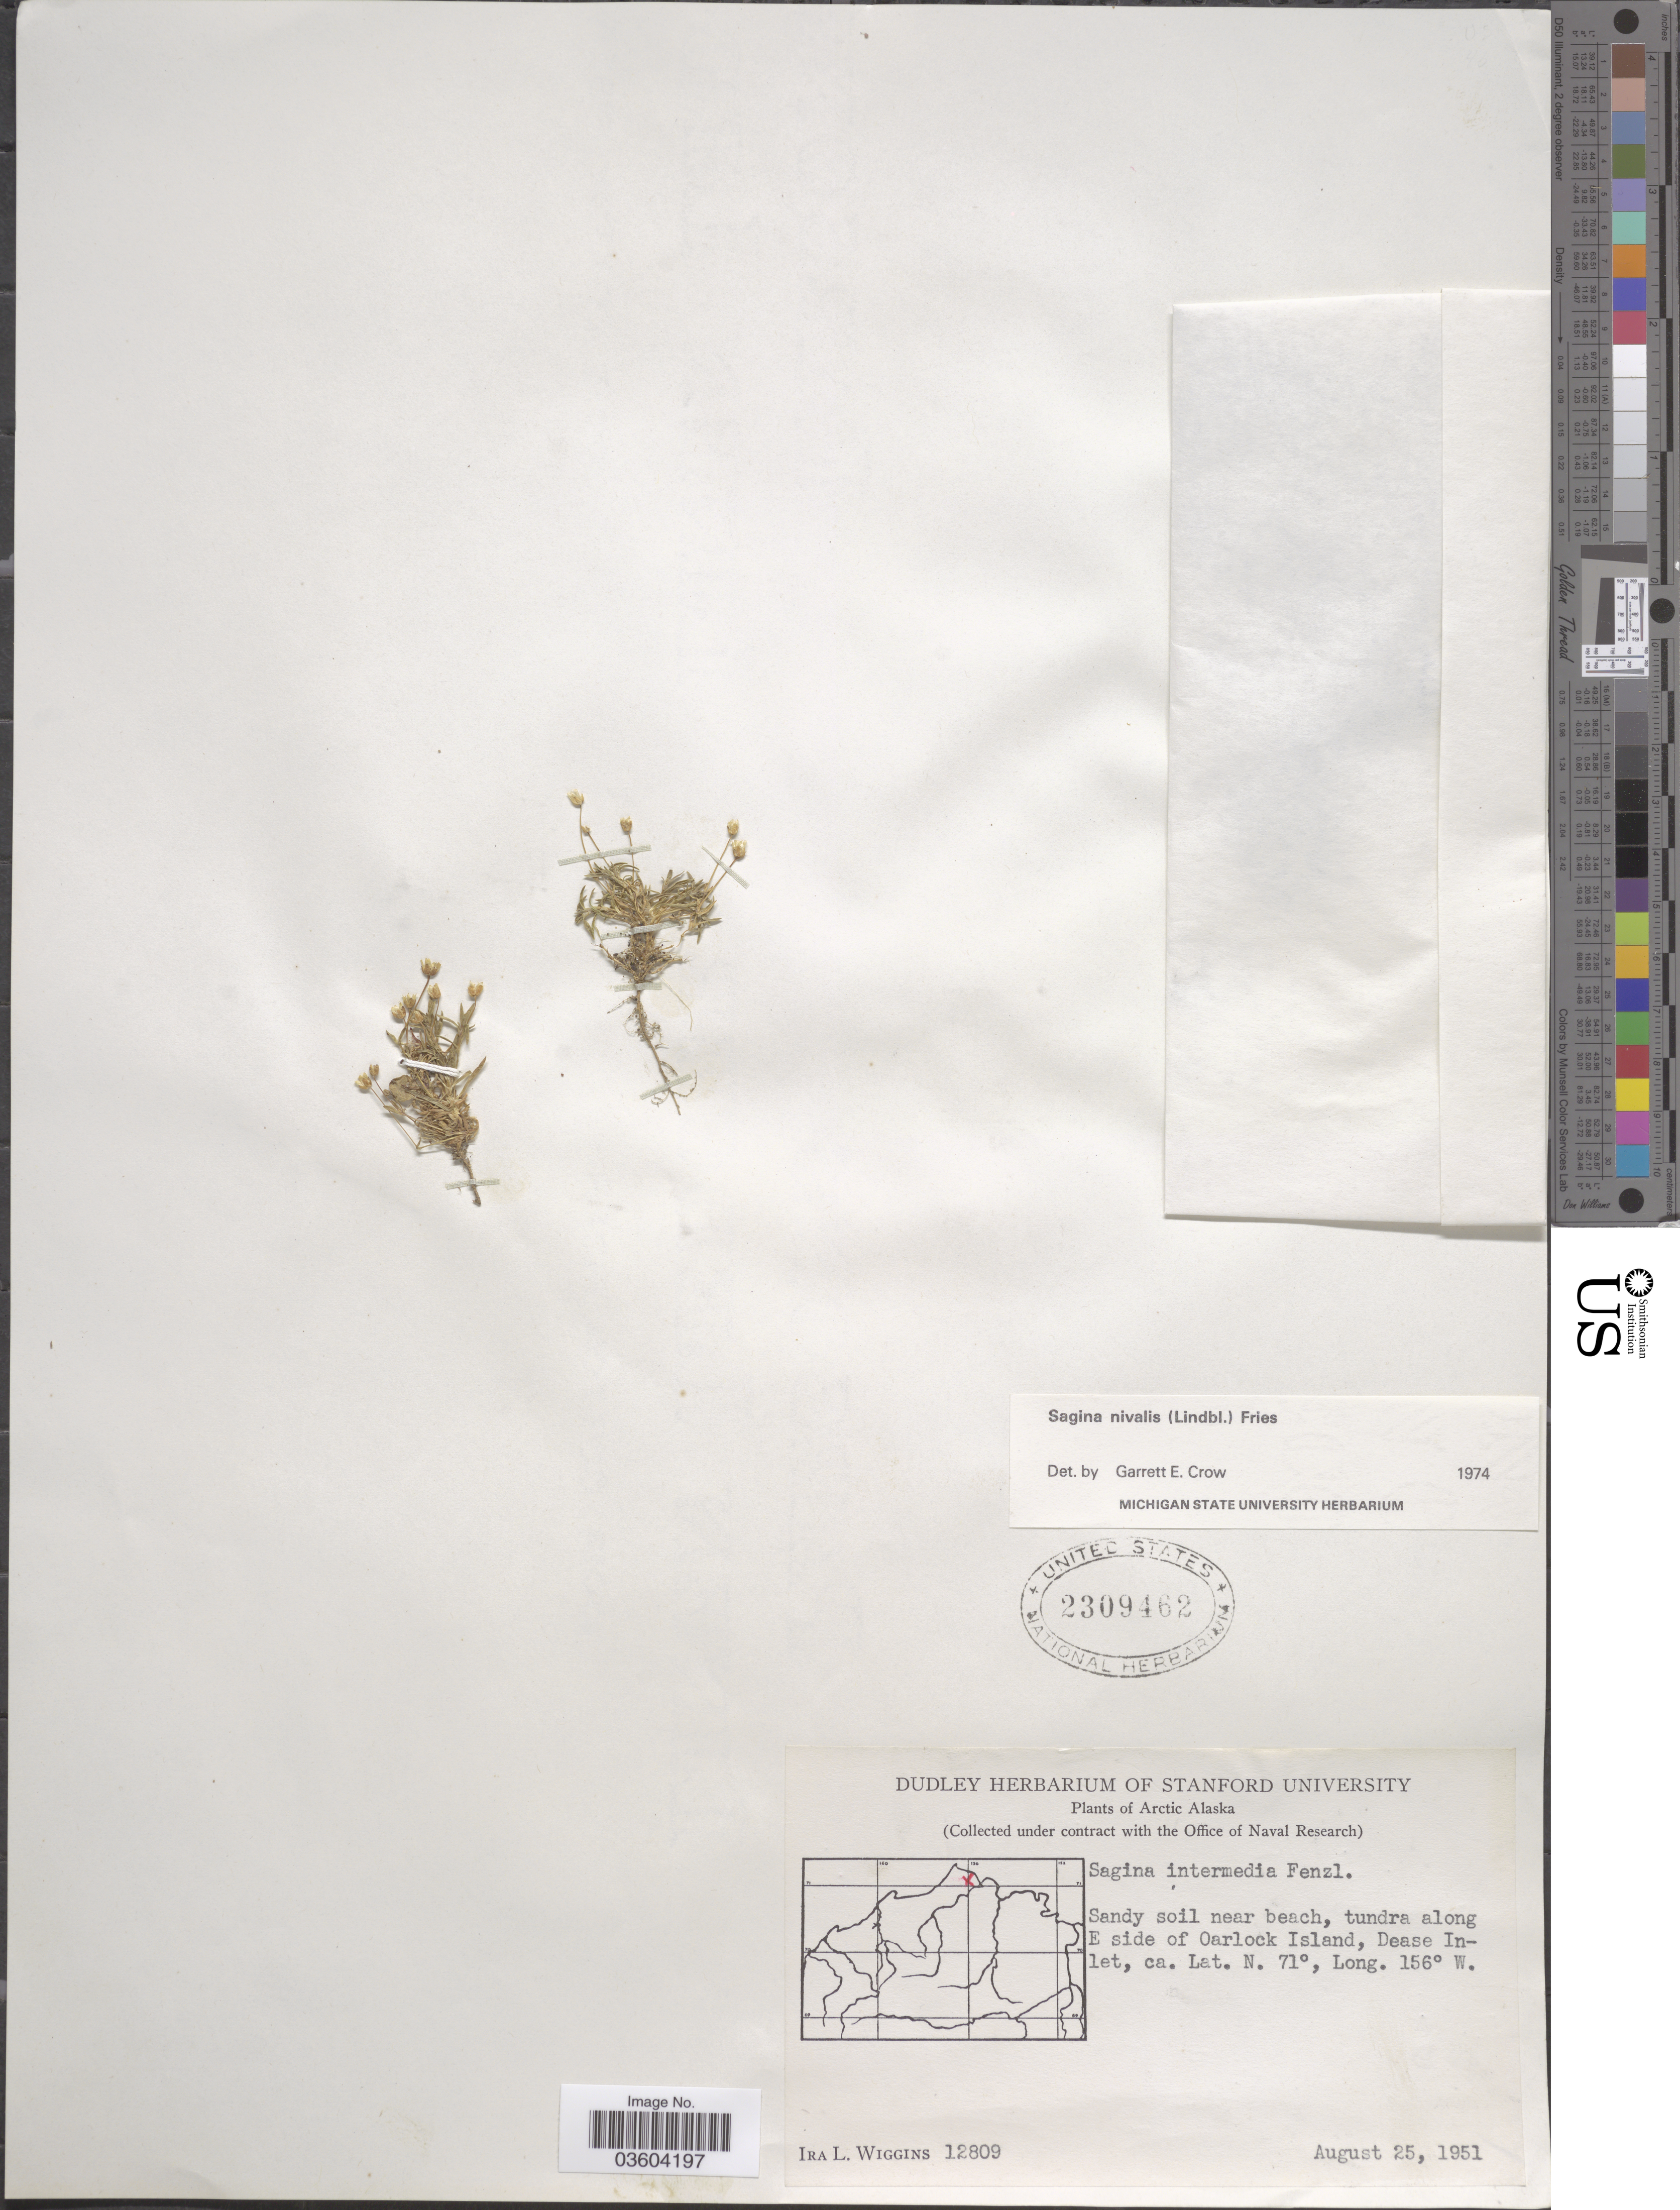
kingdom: Plantae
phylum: Tracheophyta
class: Magnoliopsida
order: Caryophyllales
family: Caryophyllaceae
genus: Sagina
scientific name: Sagina nivalis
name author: (Lindblom) Fr.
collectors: I. L. Wiggins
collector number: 12809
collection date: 1951-08-25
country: United States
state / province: Alaska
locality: Arctic Alaska. Sandy soil near beach, tundra along E side of Oarlock Island, Dease Inlet.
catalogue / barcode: US 2309462